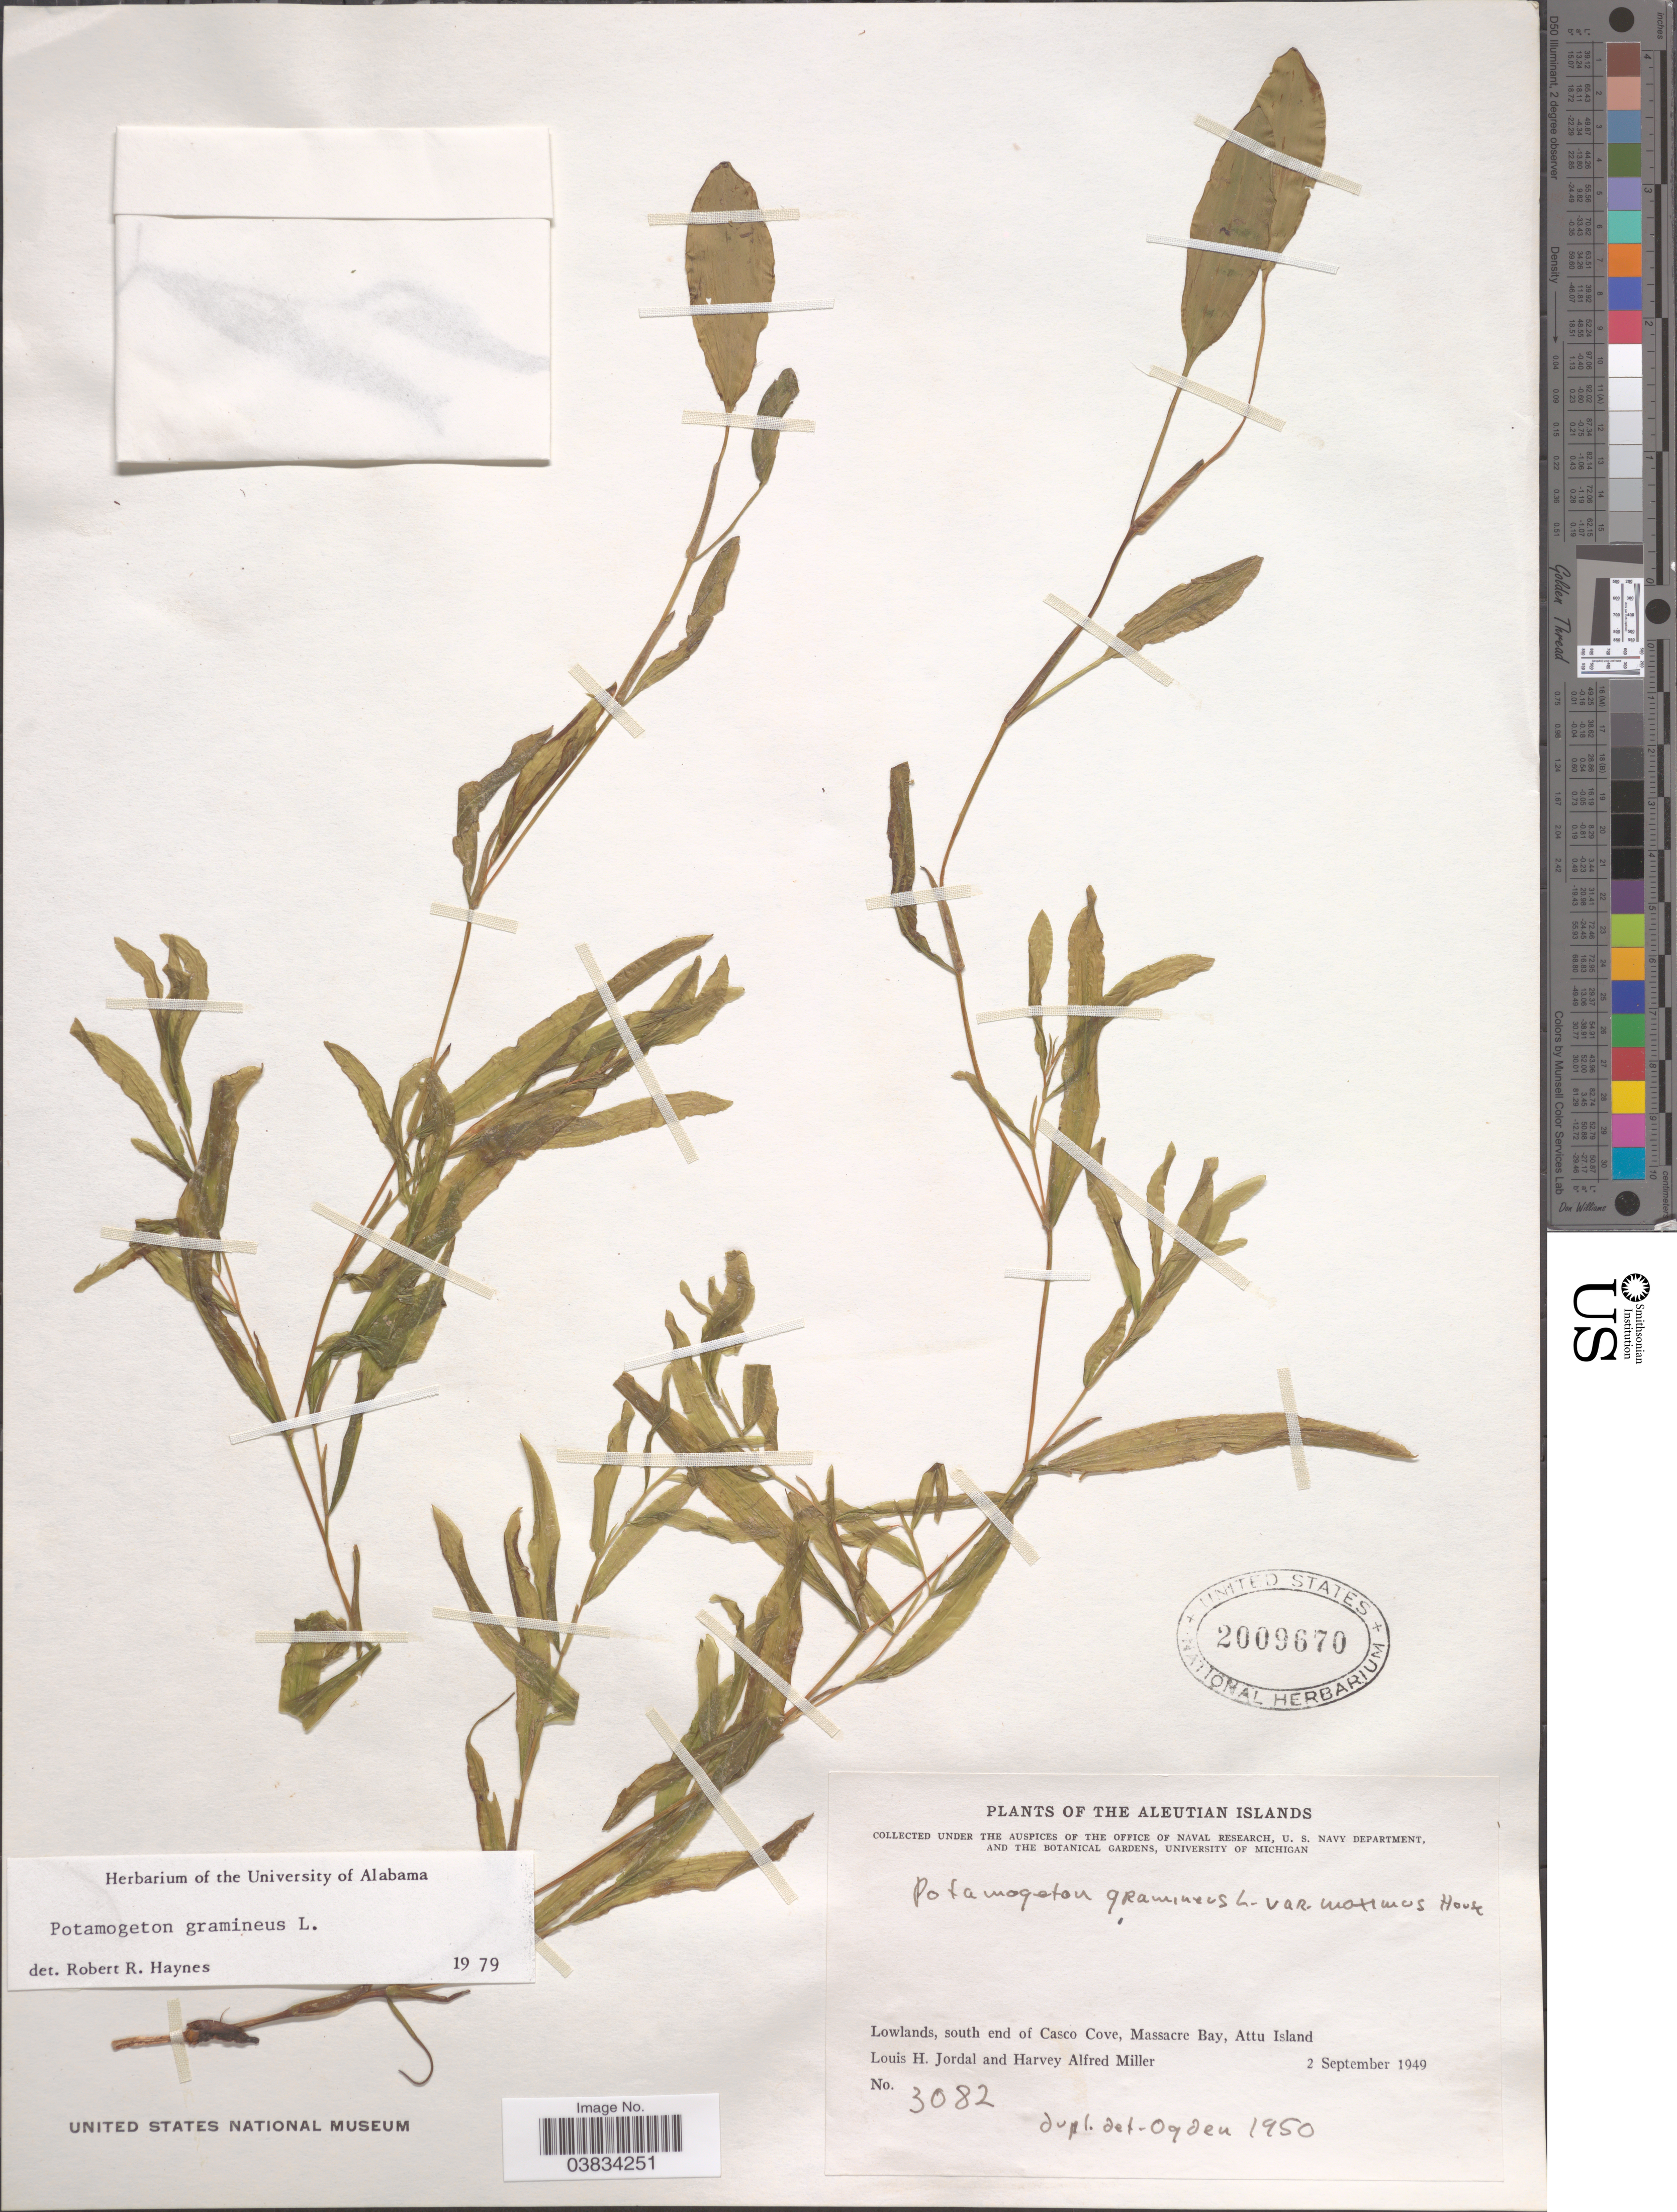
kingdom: Plantae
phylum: Tracheophyta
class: Liliopsida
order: Alismatales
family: Potamogetonaceae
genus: Potamogeton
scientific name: Potamogeton gramineus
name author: L.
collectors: L. Jordal & H. A. Miller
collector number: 3082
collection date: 1949-09-02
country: United States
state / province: Alaska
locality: The Aleutian Islands. Lowlands, south end of Casco Cove, Massacre Bay, Attu Island.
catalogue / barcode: US 2009670